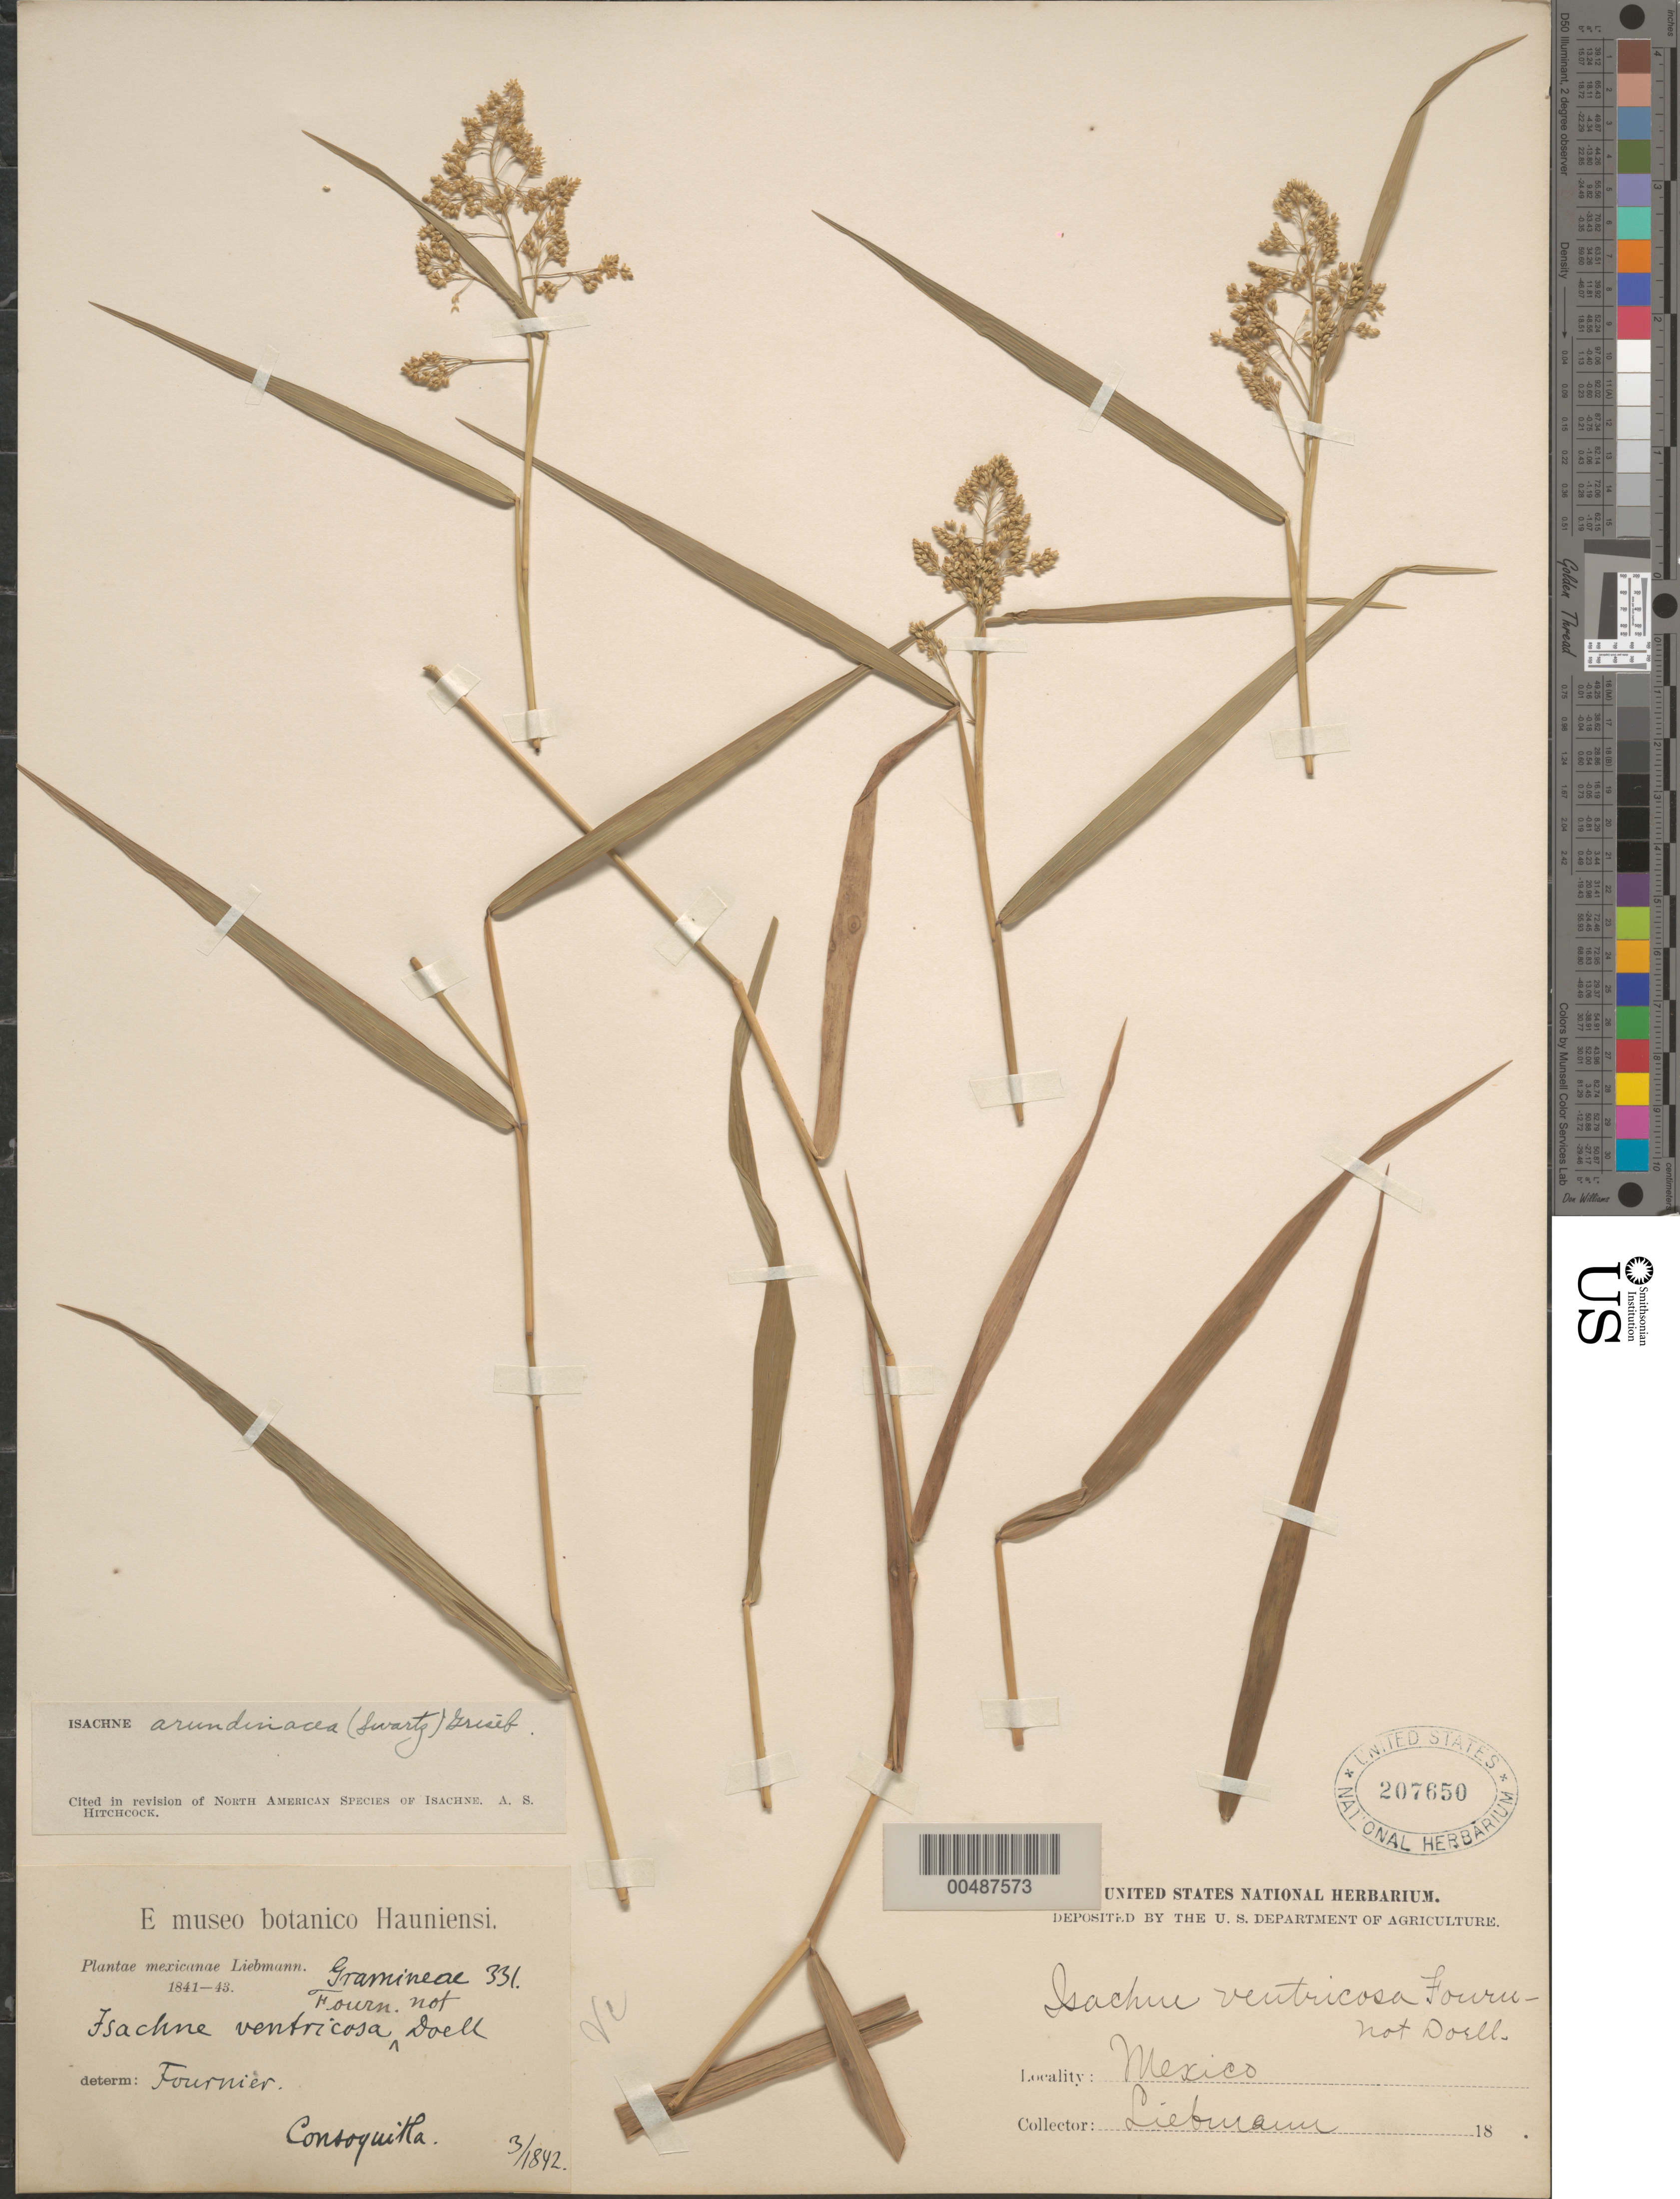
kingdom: Plantae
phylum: Tracheophyta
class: Liliopsida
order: Poales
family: Poaceae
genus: Isachne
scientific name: Isachne arundinacea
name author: (Sw.) Griseb.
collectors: F. M. Liebmann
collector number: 331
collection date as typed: Mar 1842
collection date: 1842-03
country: Mexico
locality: Consoquitla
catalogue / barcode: US 207650